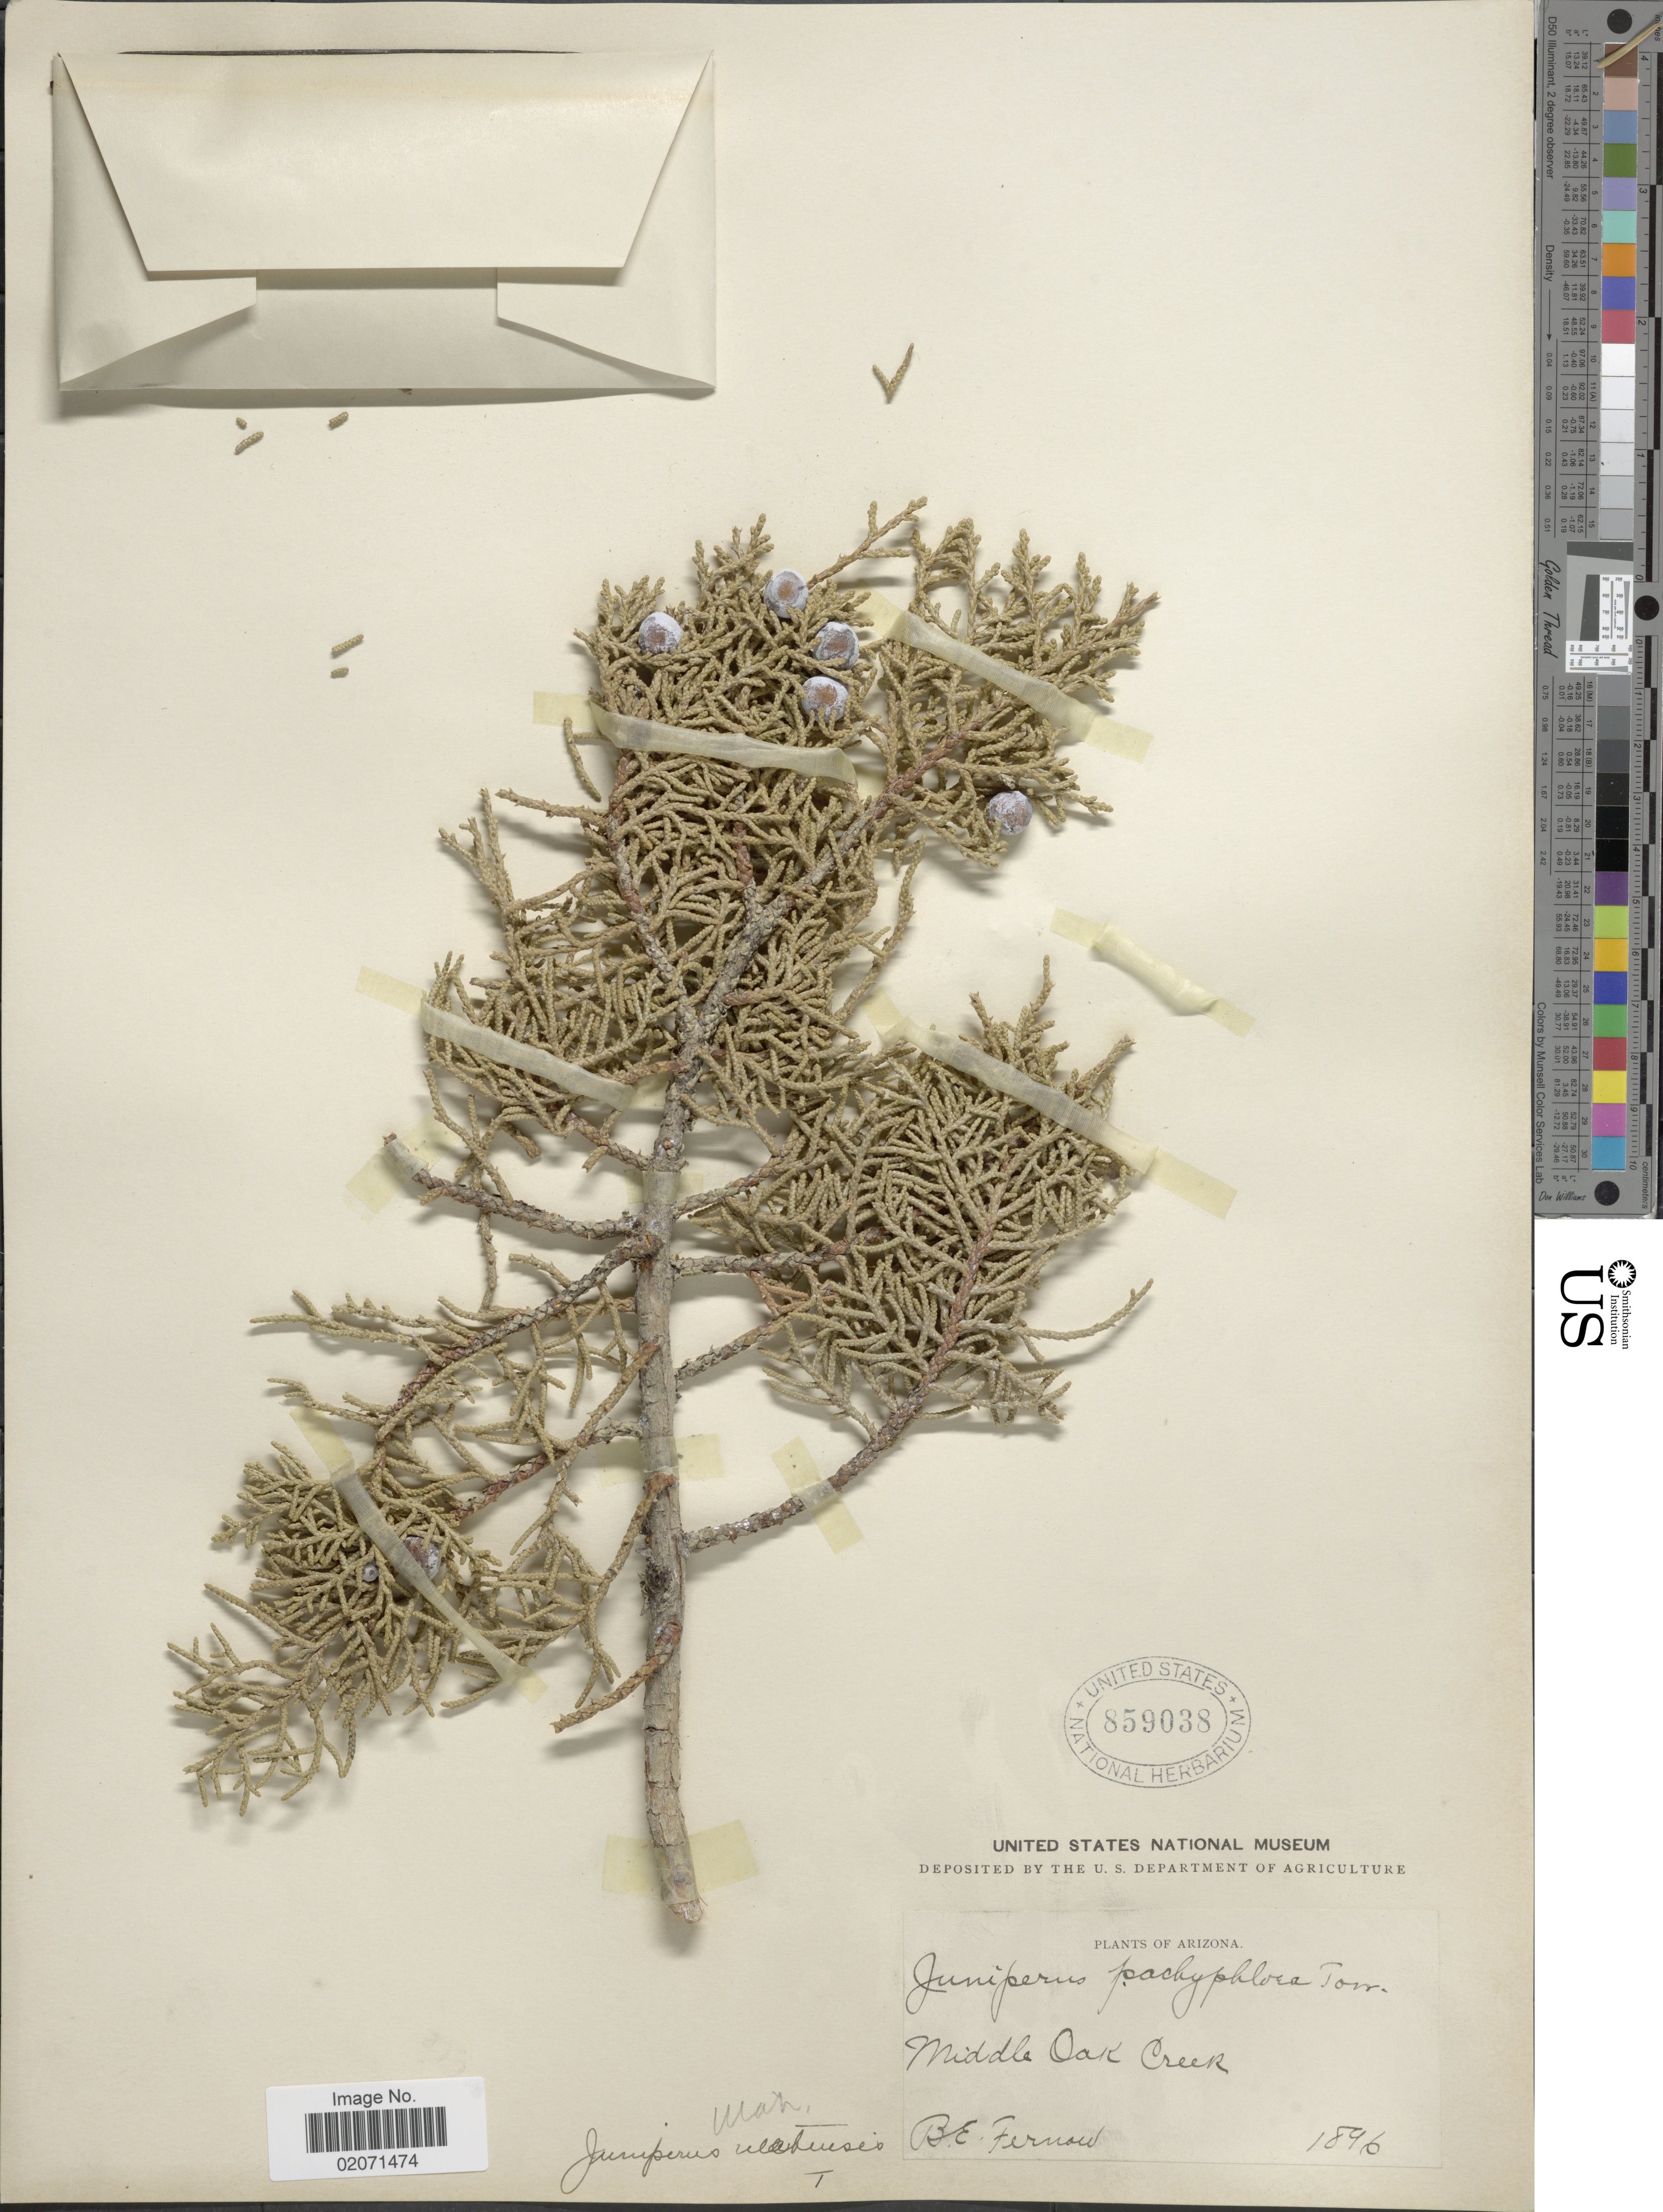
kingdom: Plantae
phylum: Tracheophyta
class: Pinopsida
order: Pinales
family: Cupressaceae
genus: Juniperus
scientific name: Juniperus osteosperma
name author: (Torr.) Little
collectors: B. Fernow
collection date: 1896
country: United States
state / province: Arizona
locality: Middle Oak Creek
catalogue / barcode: US 859038